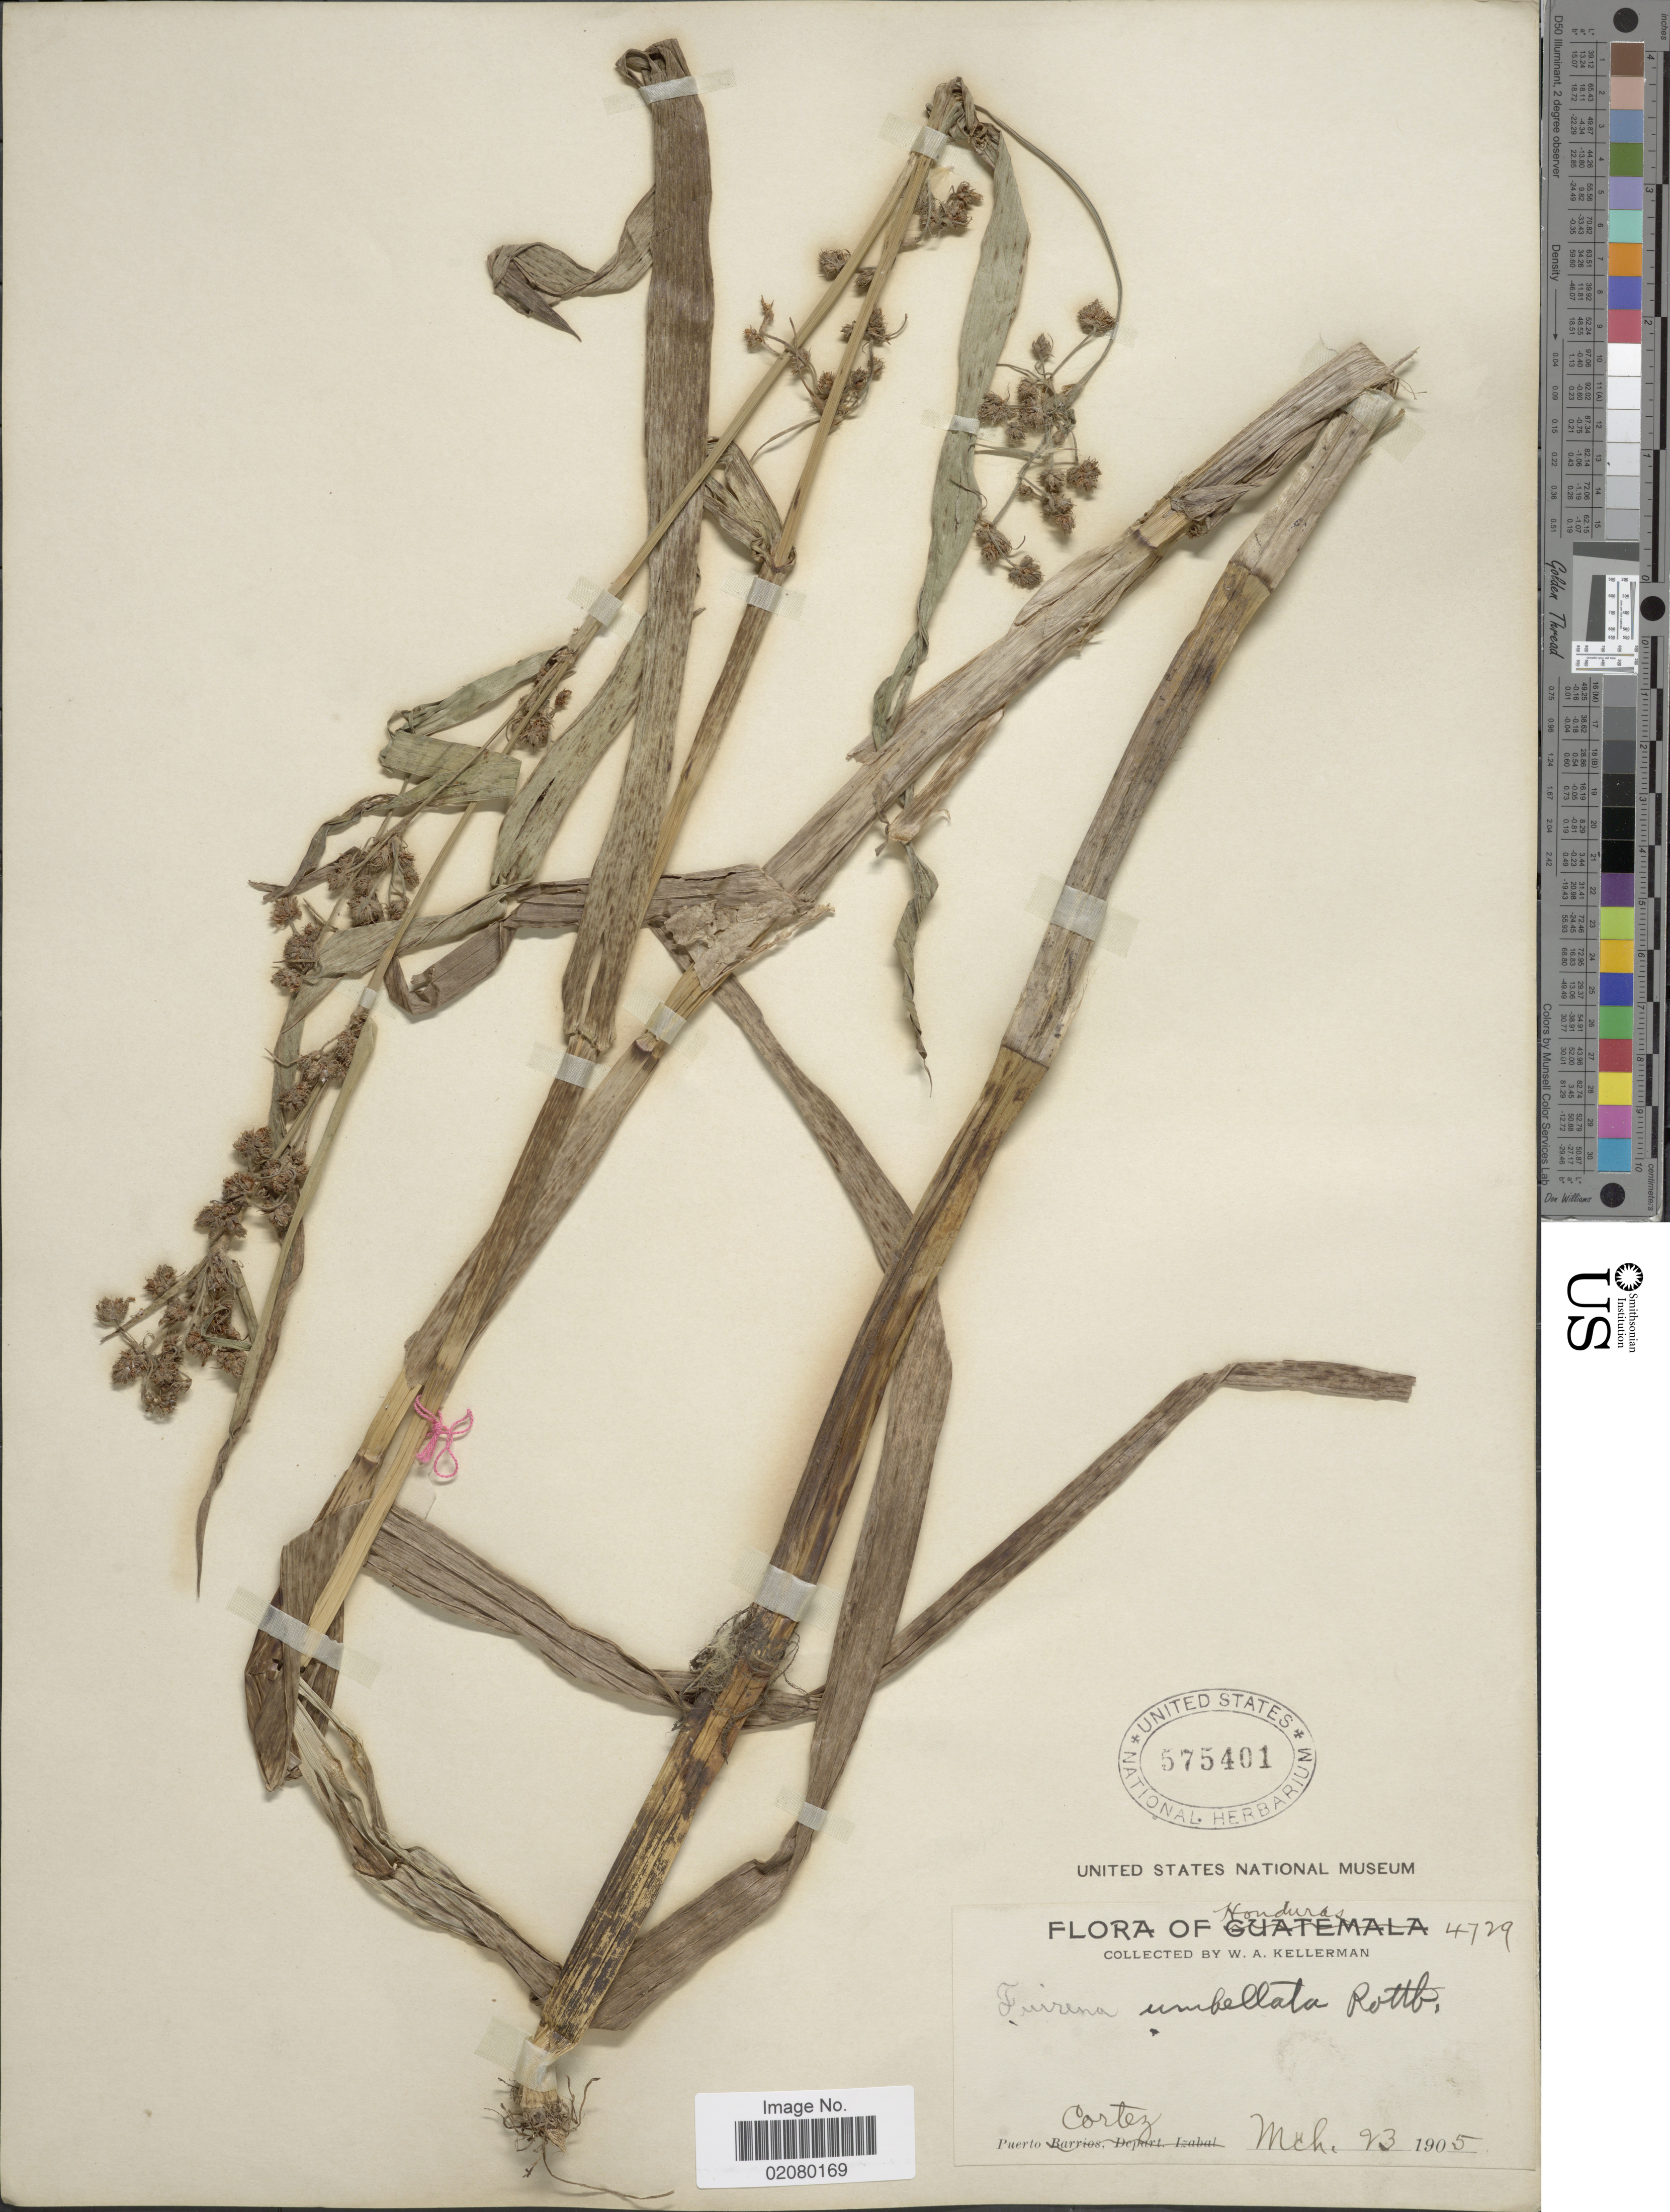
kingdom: Plantae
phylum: Tracheophyta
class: Liliopsida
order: Poales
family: Cyperaceae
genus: Fuirena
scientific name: Fuirena umbellata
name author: Rottb.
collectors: W. Kellerman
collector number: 4729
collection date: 1905-03-23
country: Honduras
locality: Puerto Cortez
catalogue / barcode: US 575401